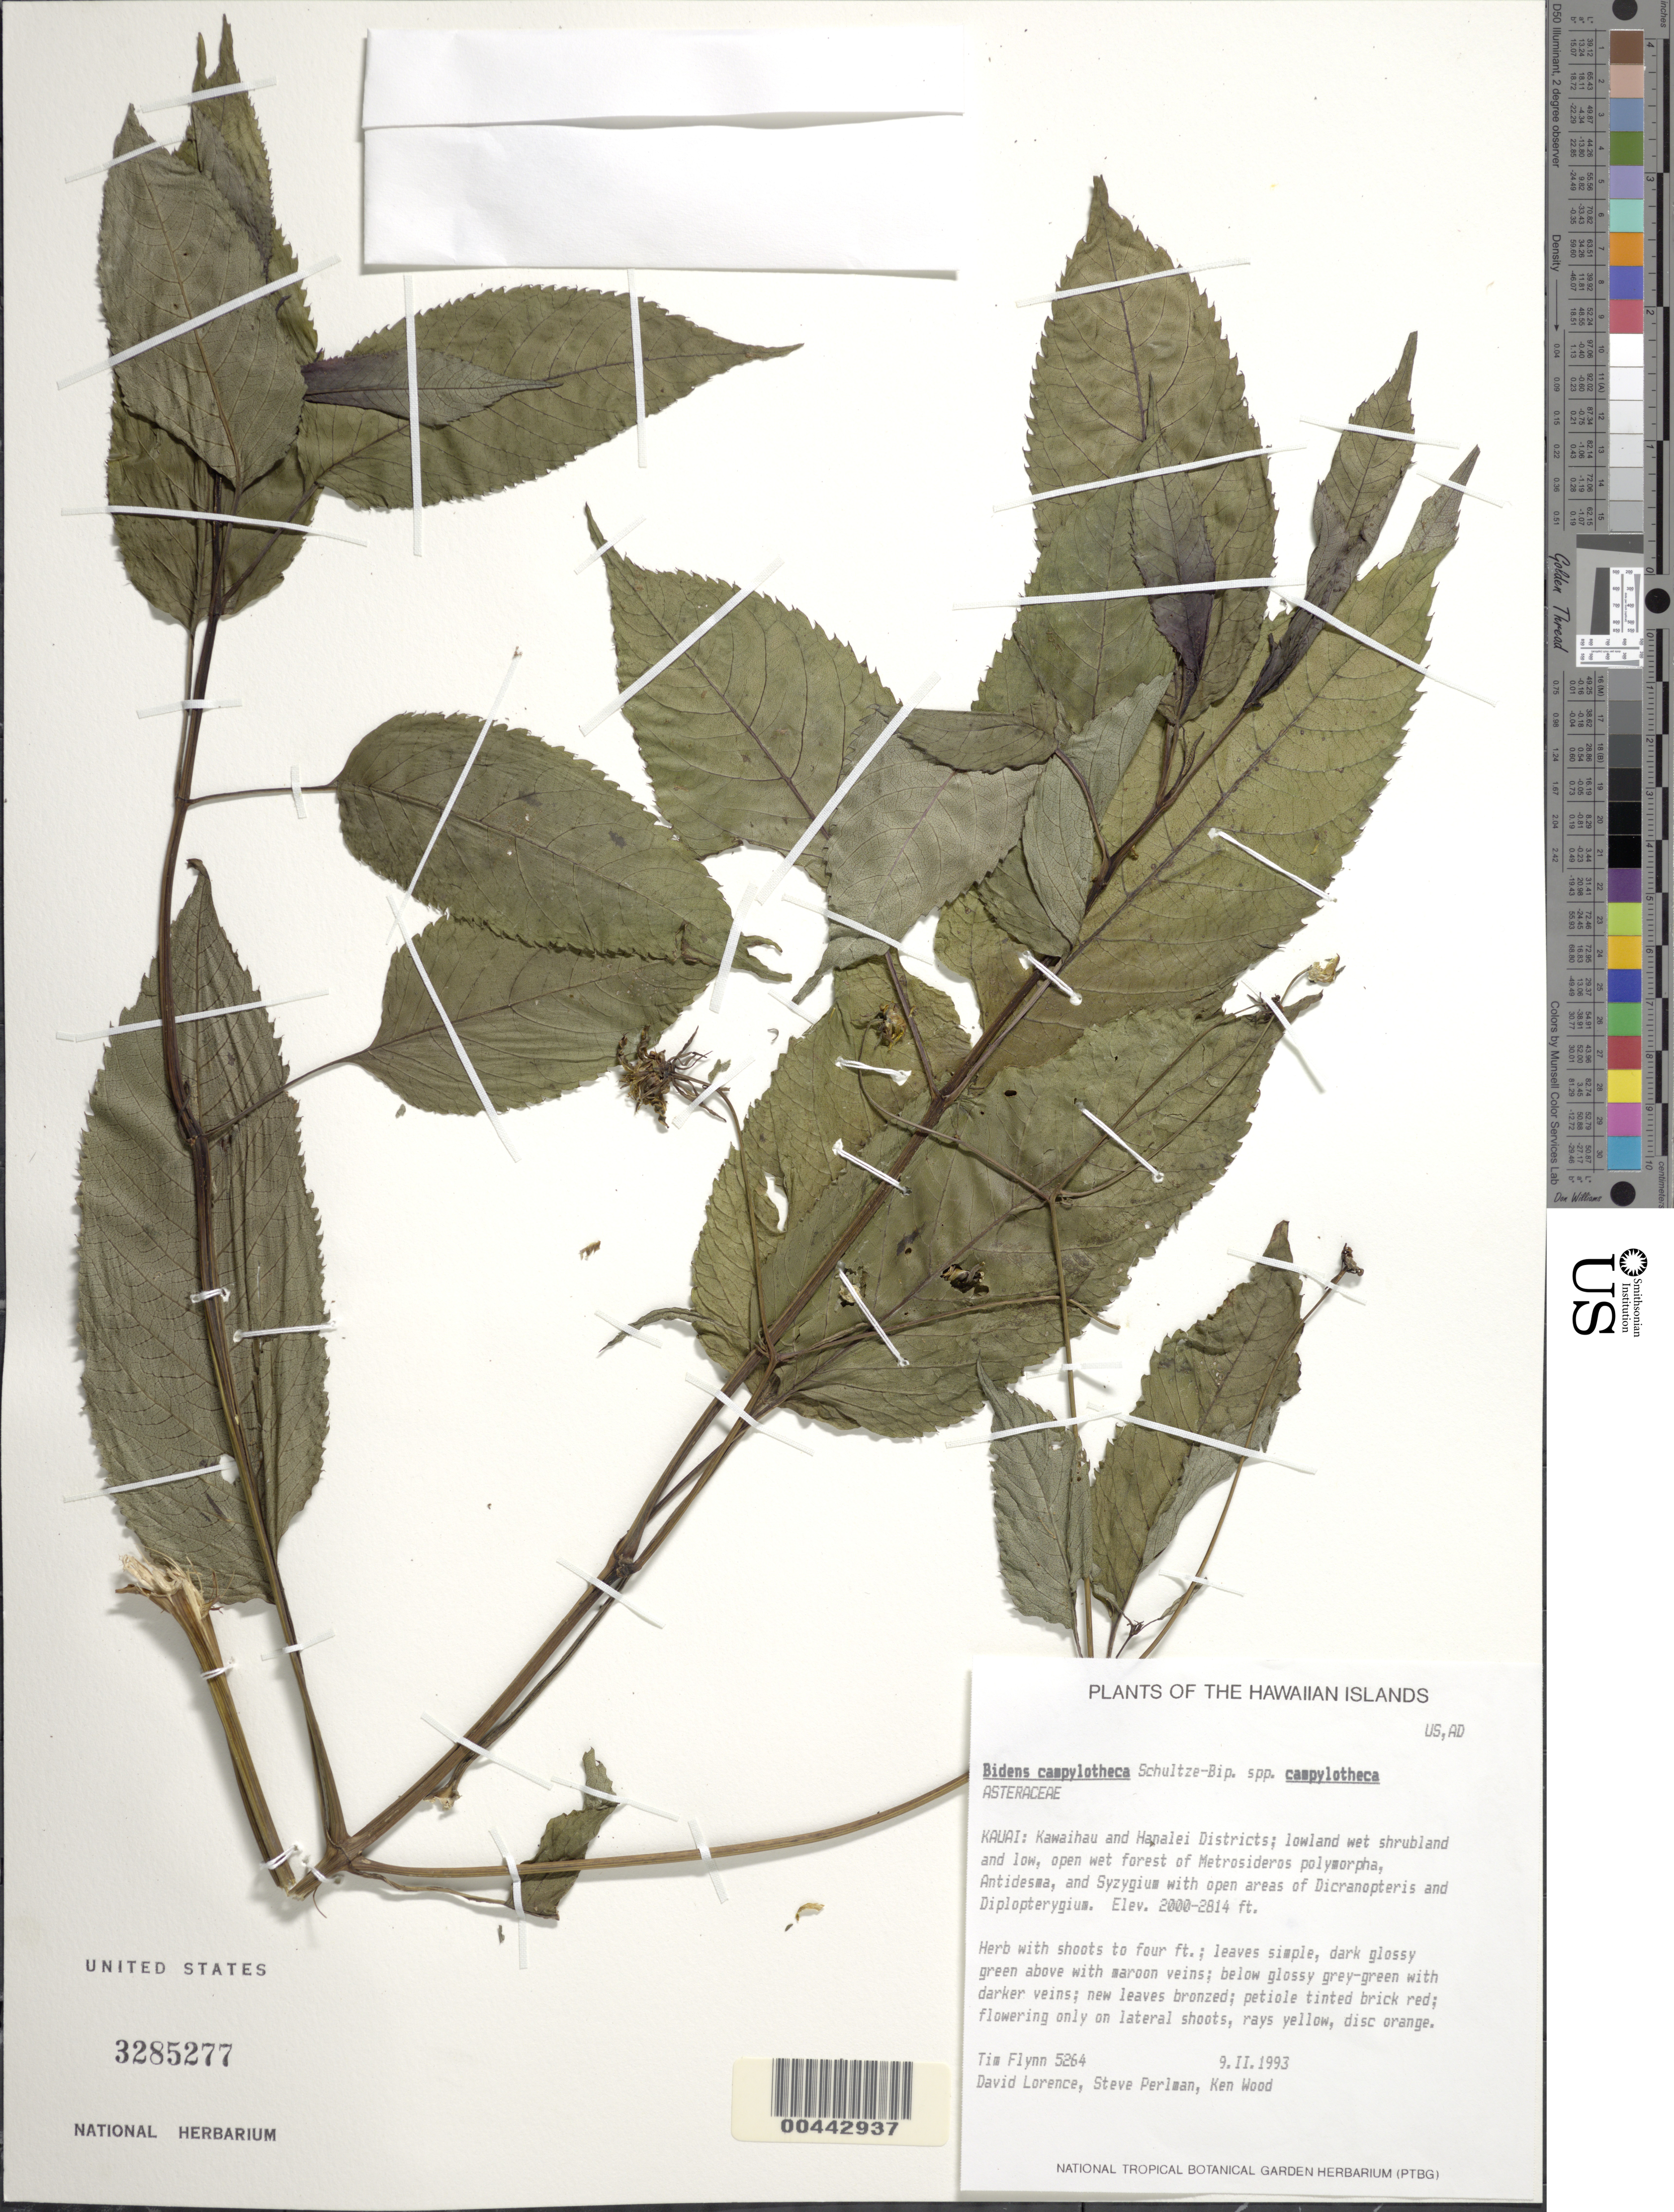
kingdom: Plantae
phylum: Tracheophyta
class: Magnoliopsida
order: Asterales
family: Asteraceae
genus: Bidens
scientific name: Bidens campylotheca subsp. campylotheca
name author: Sch. Bip.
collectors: T. W. Flynn, D. Lorence, S. P. Perlman & K. Wood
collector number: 5264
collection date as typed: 9 Feb 1993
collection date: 1993-02-09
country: United States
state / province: Hawaii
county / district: Kauai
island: Kaua'i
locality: Kawaihau and Hanalei Districts.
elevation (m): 610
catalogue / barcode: US 3285277